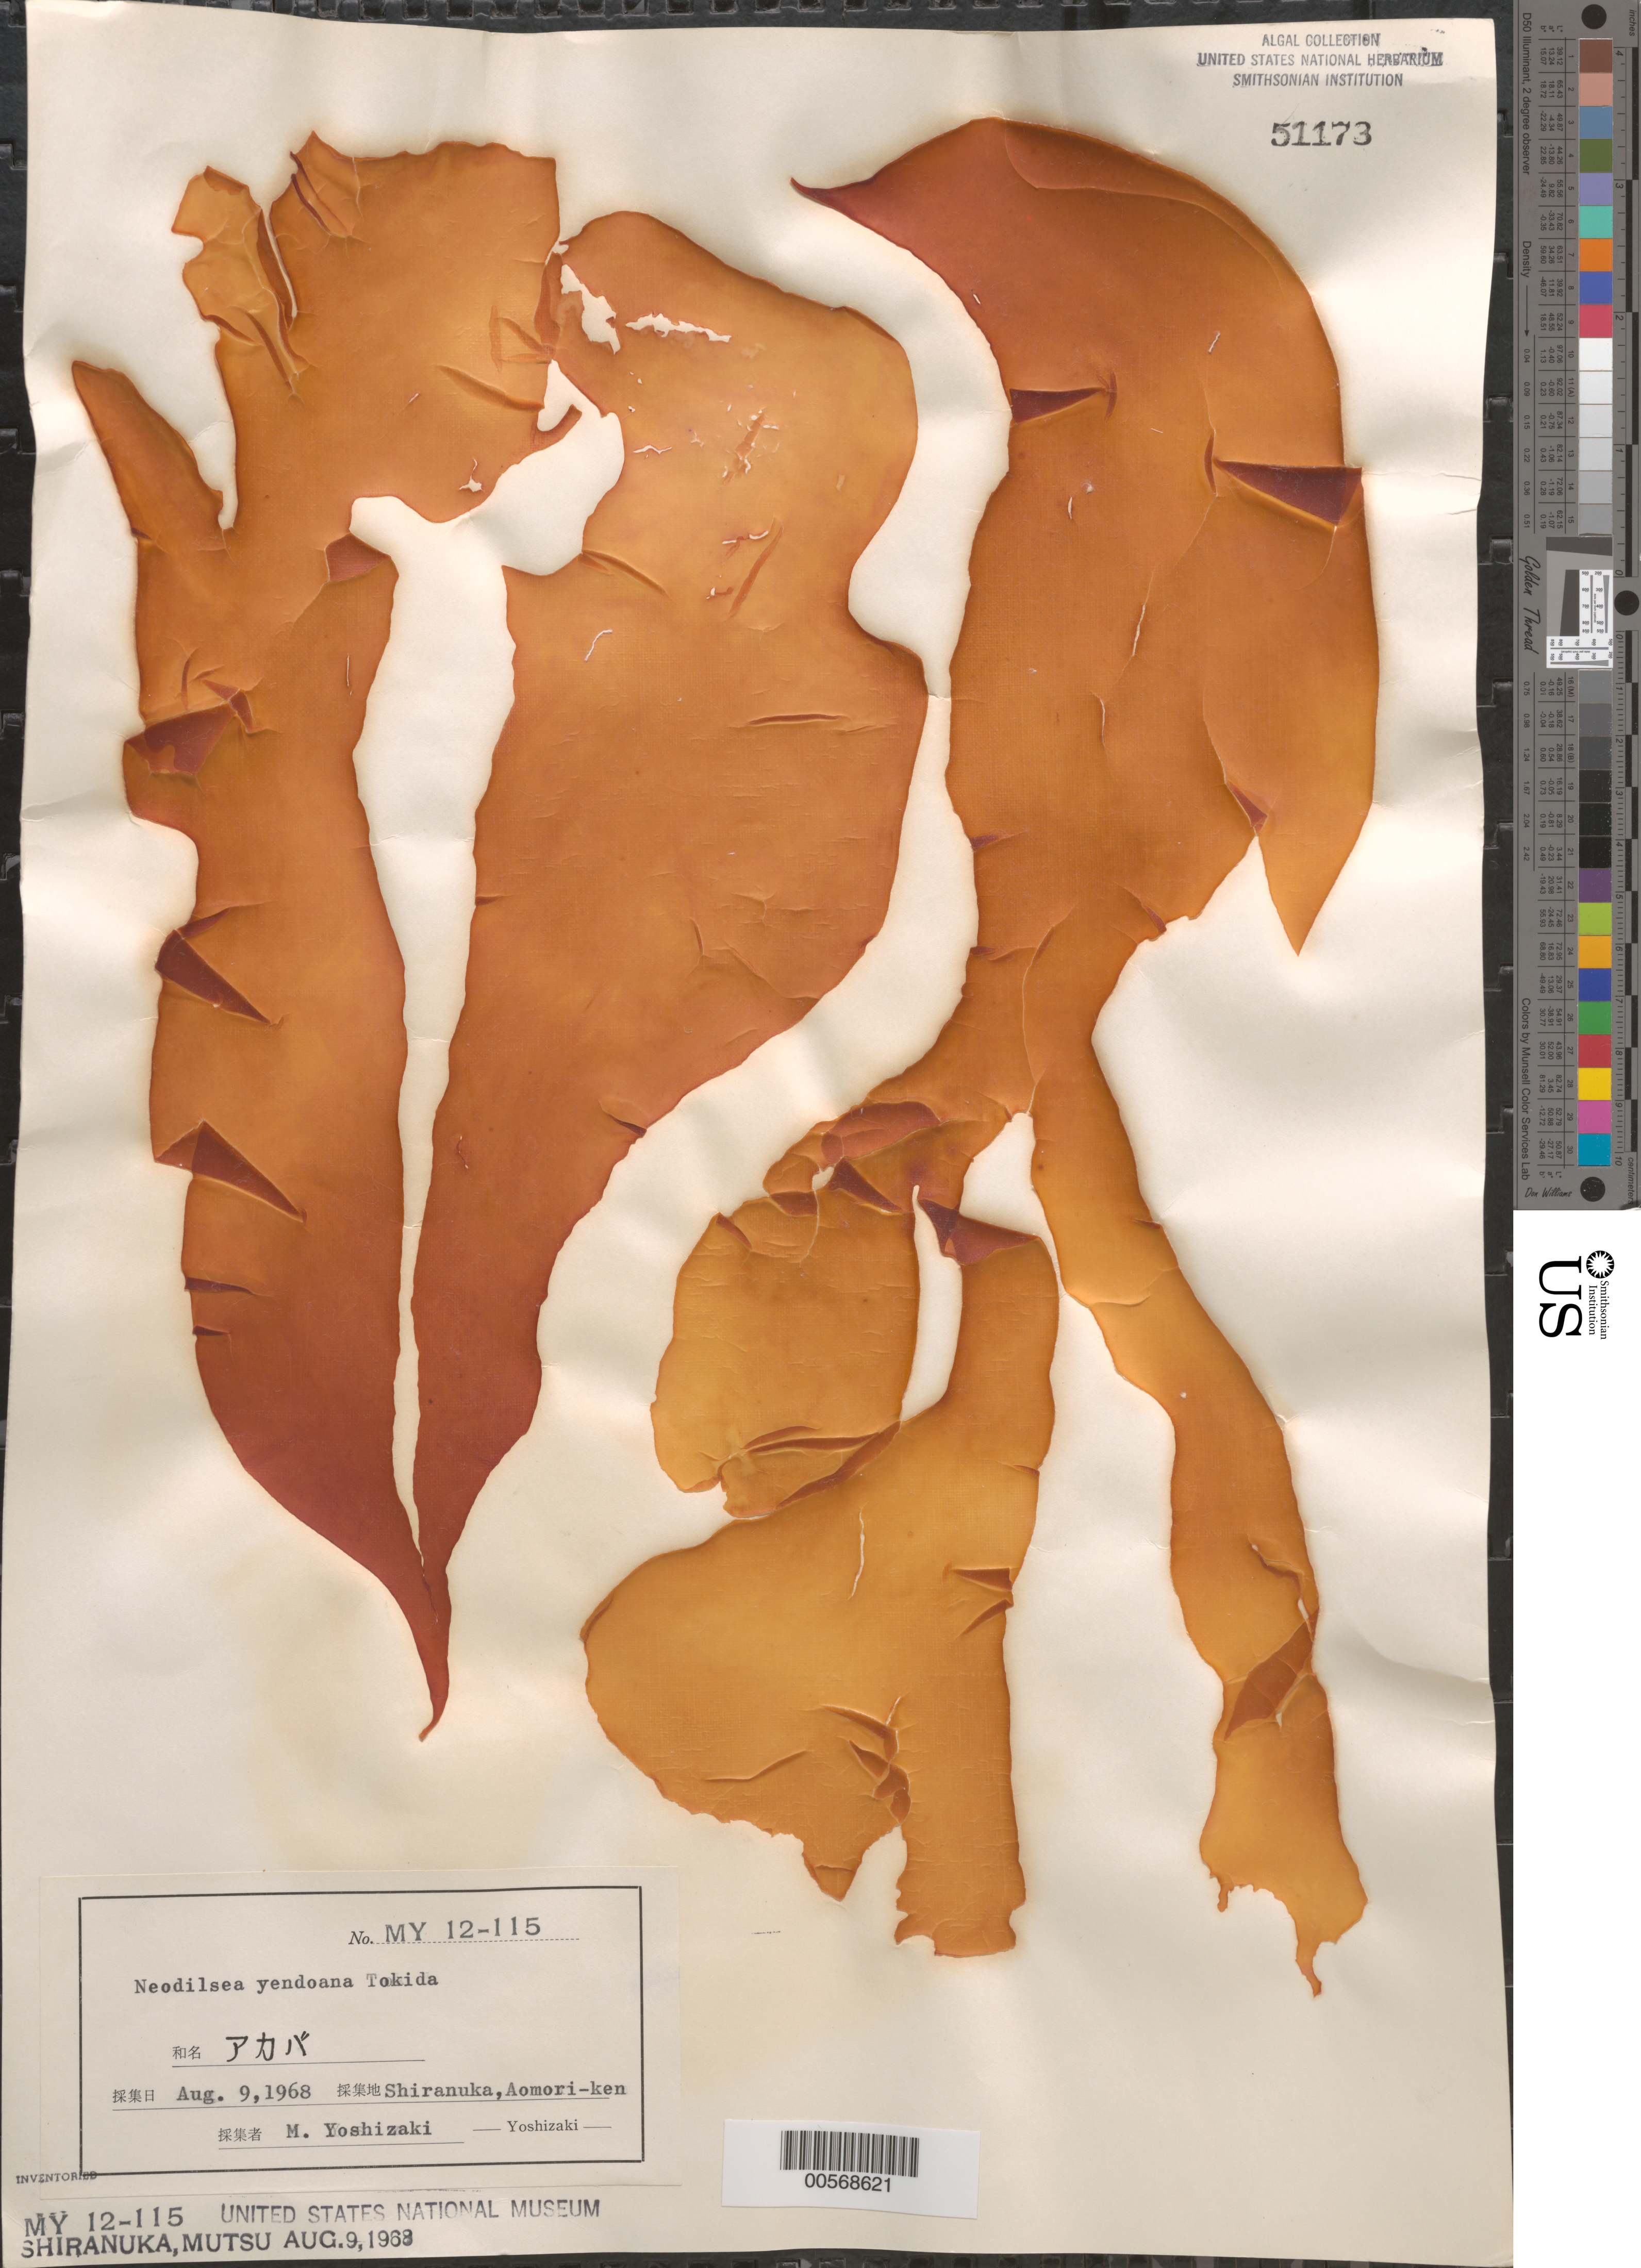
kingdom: Plantae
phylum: Rhodophyta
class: Florideophyceae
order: Gigartinales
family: Dumontiaceae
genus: Neodilsea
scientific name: Neodilsea yendoana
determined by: Yoshizaki, M.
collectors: M. Yoshizaki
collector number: My 12-115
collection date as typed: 09 Aug 1968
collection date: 1968-08-09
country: Japan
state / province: Aomori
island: Honshu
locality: Shiranuka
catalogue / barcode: US 51173